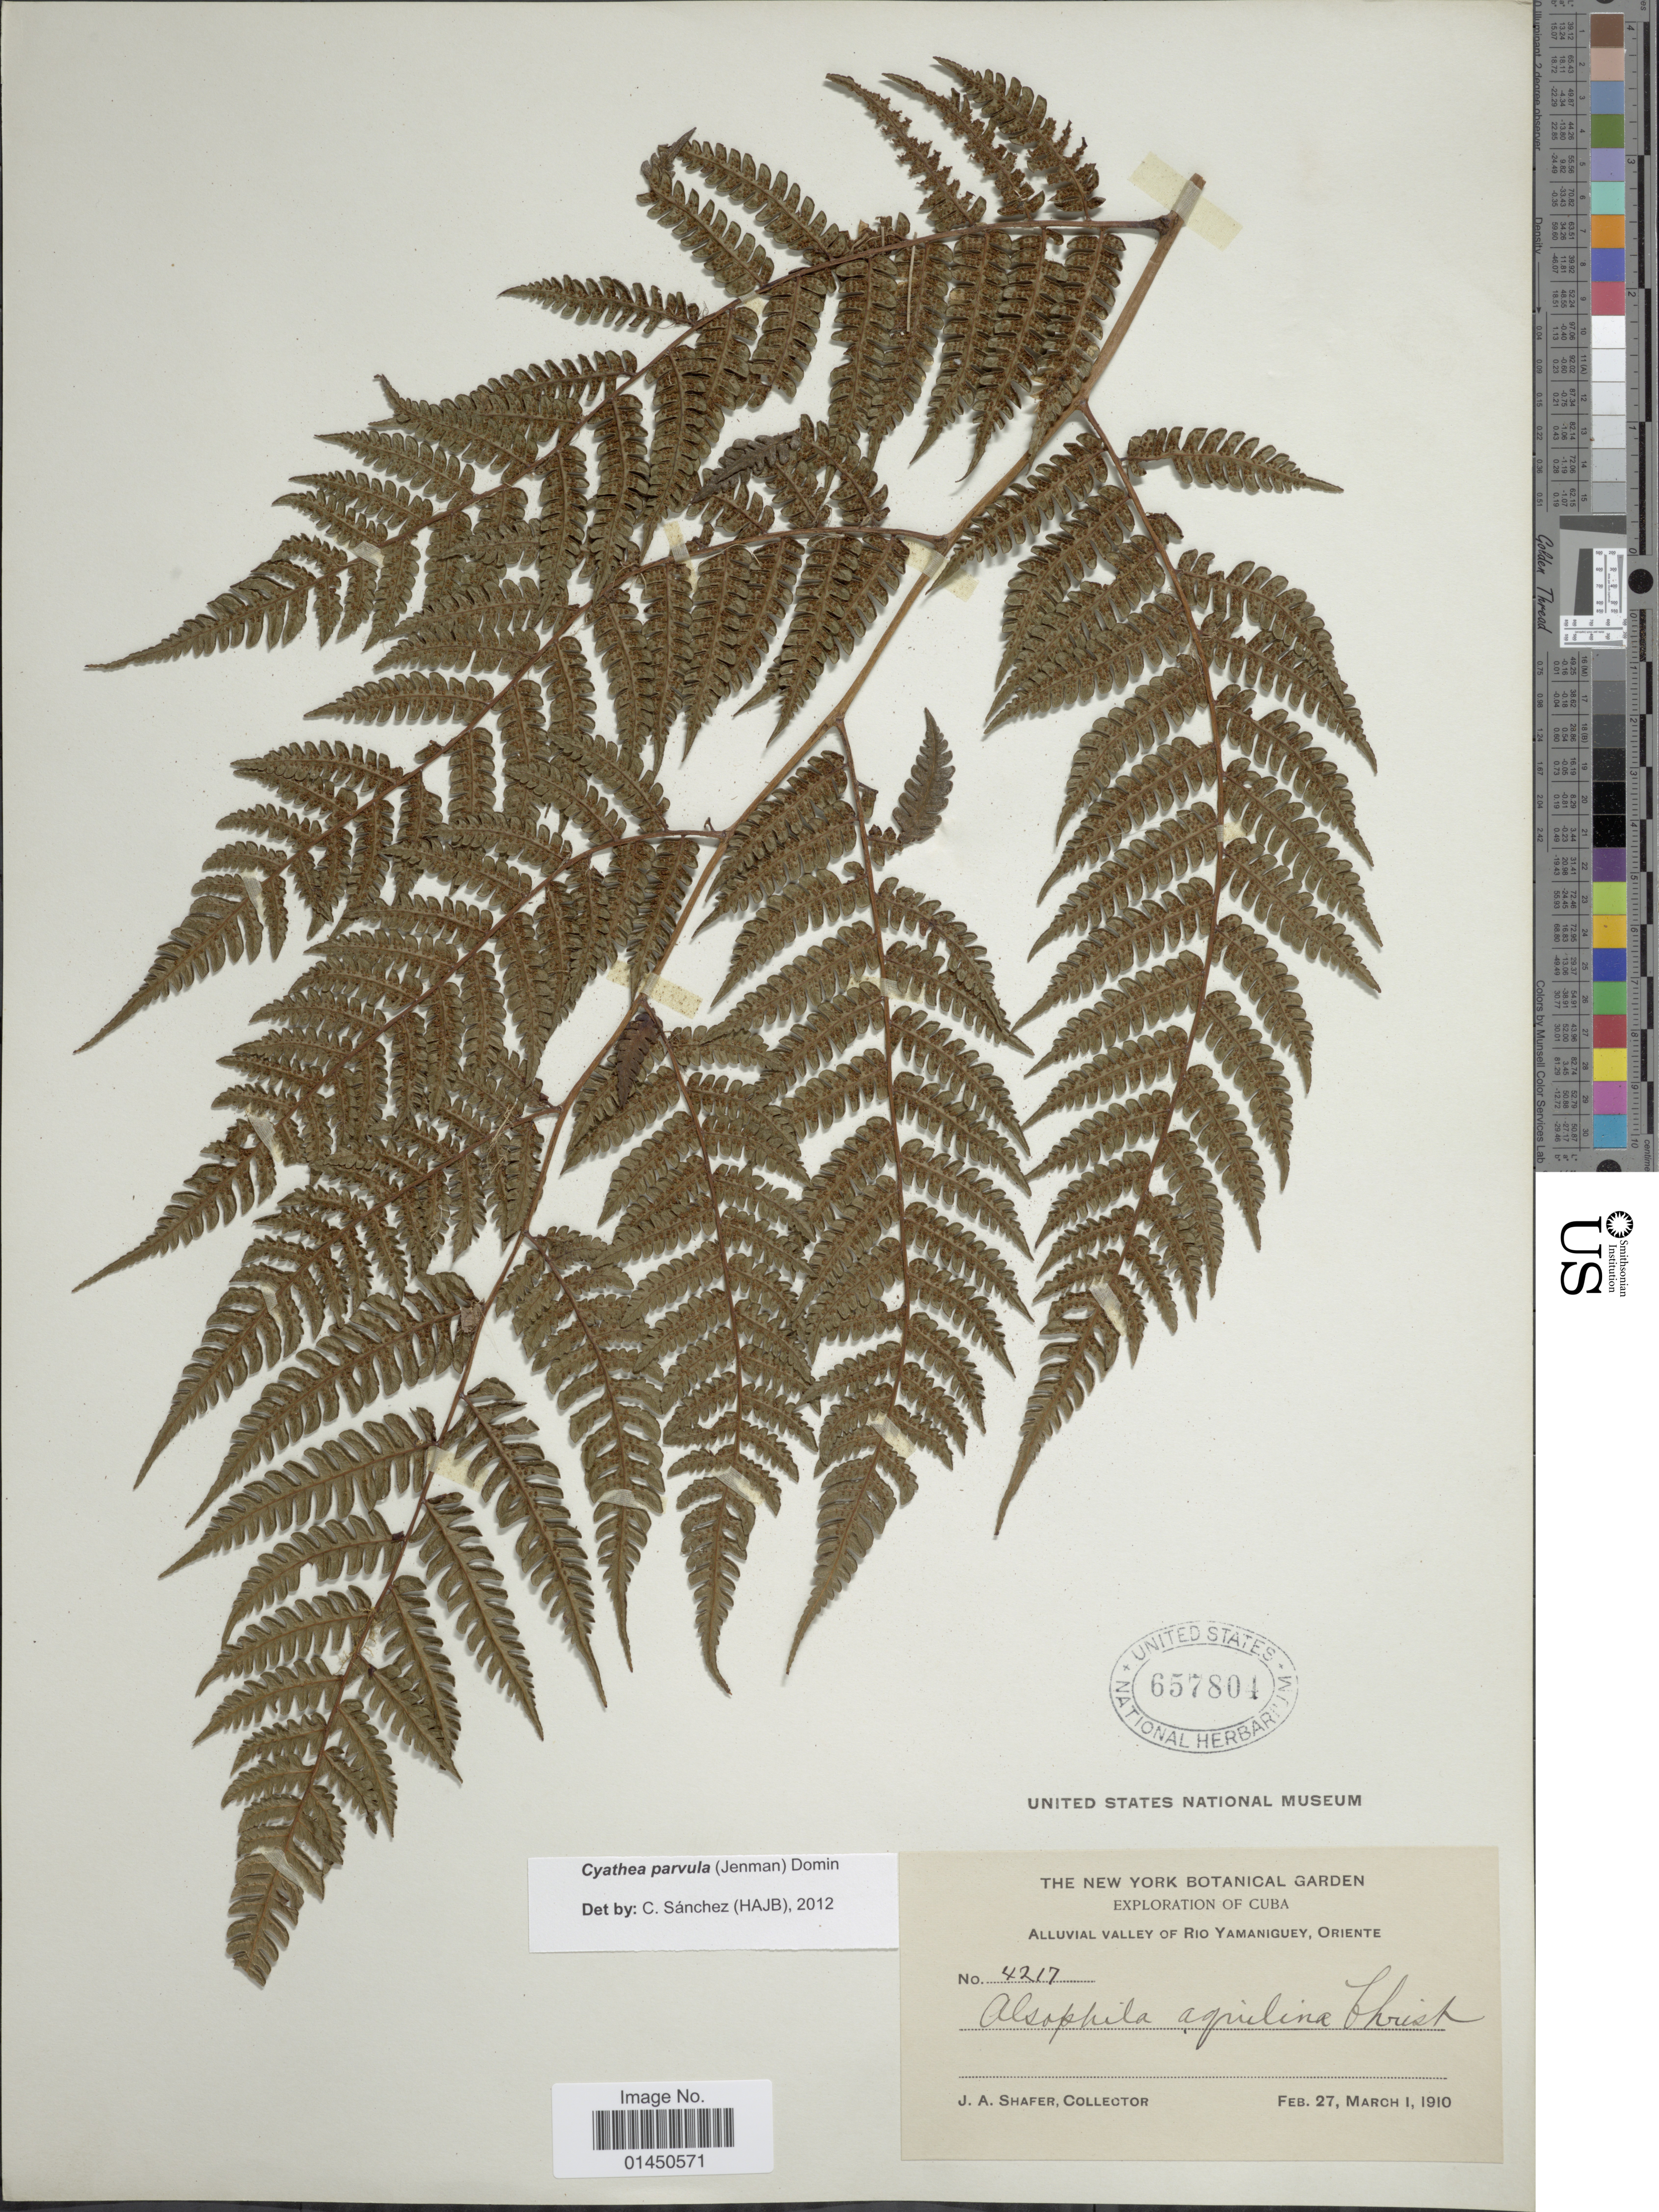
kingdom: Plantae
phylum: Tracheophyta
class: Polypodiopsida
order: Cyatheales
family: Cyatheaceae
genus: Cyathea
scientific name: Cyathea parvula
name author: (Jenman) Domin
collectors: J. A. Shafer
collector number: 4217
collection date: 1910-02-27/1910-03-01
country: Cuba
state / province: Oriente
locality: Alluvial Valley of Rio Yamaniguey.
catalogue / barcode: US 657804